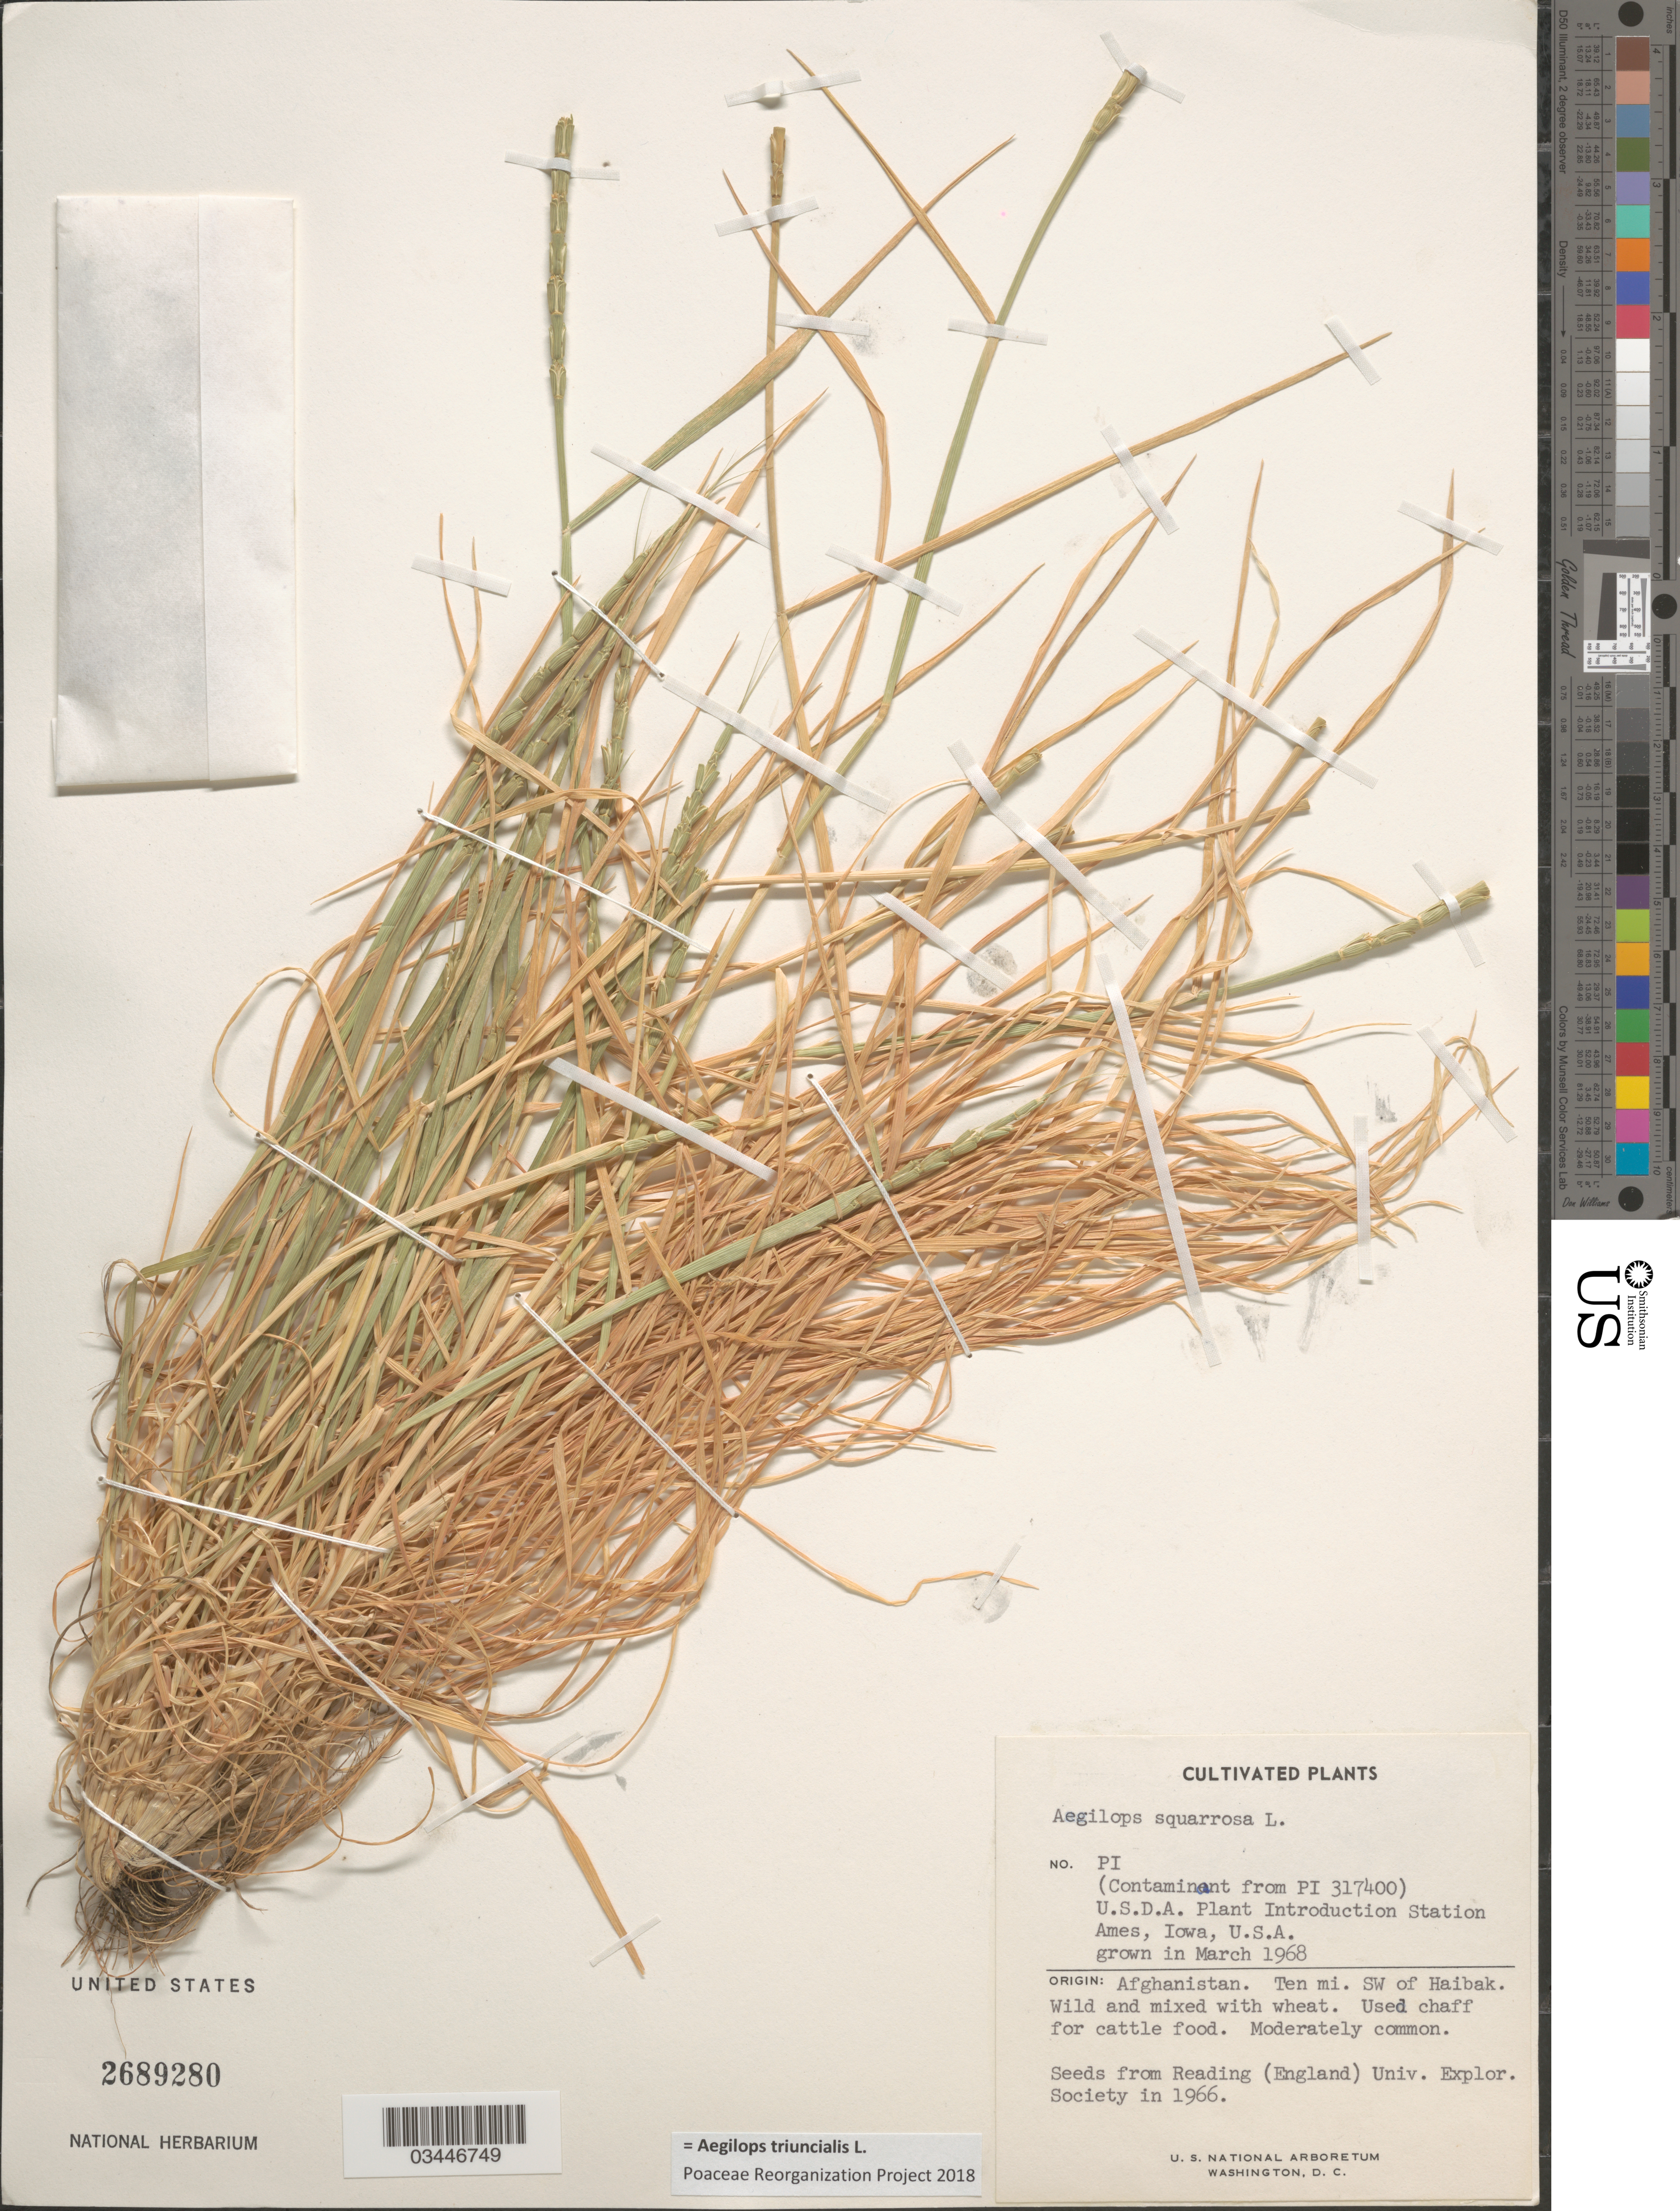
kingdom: Plantae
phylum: Tracheophyta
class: Liliopsida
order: Poales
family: Poaceae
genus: Aegilops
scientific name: Aegilops triuncialis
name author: L.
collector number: PI317400?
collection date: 1968-03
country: United States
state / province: Iowa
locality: U.S.D.A. Plant Introduction Station Ames, Iowa.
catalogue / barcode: US 2689280